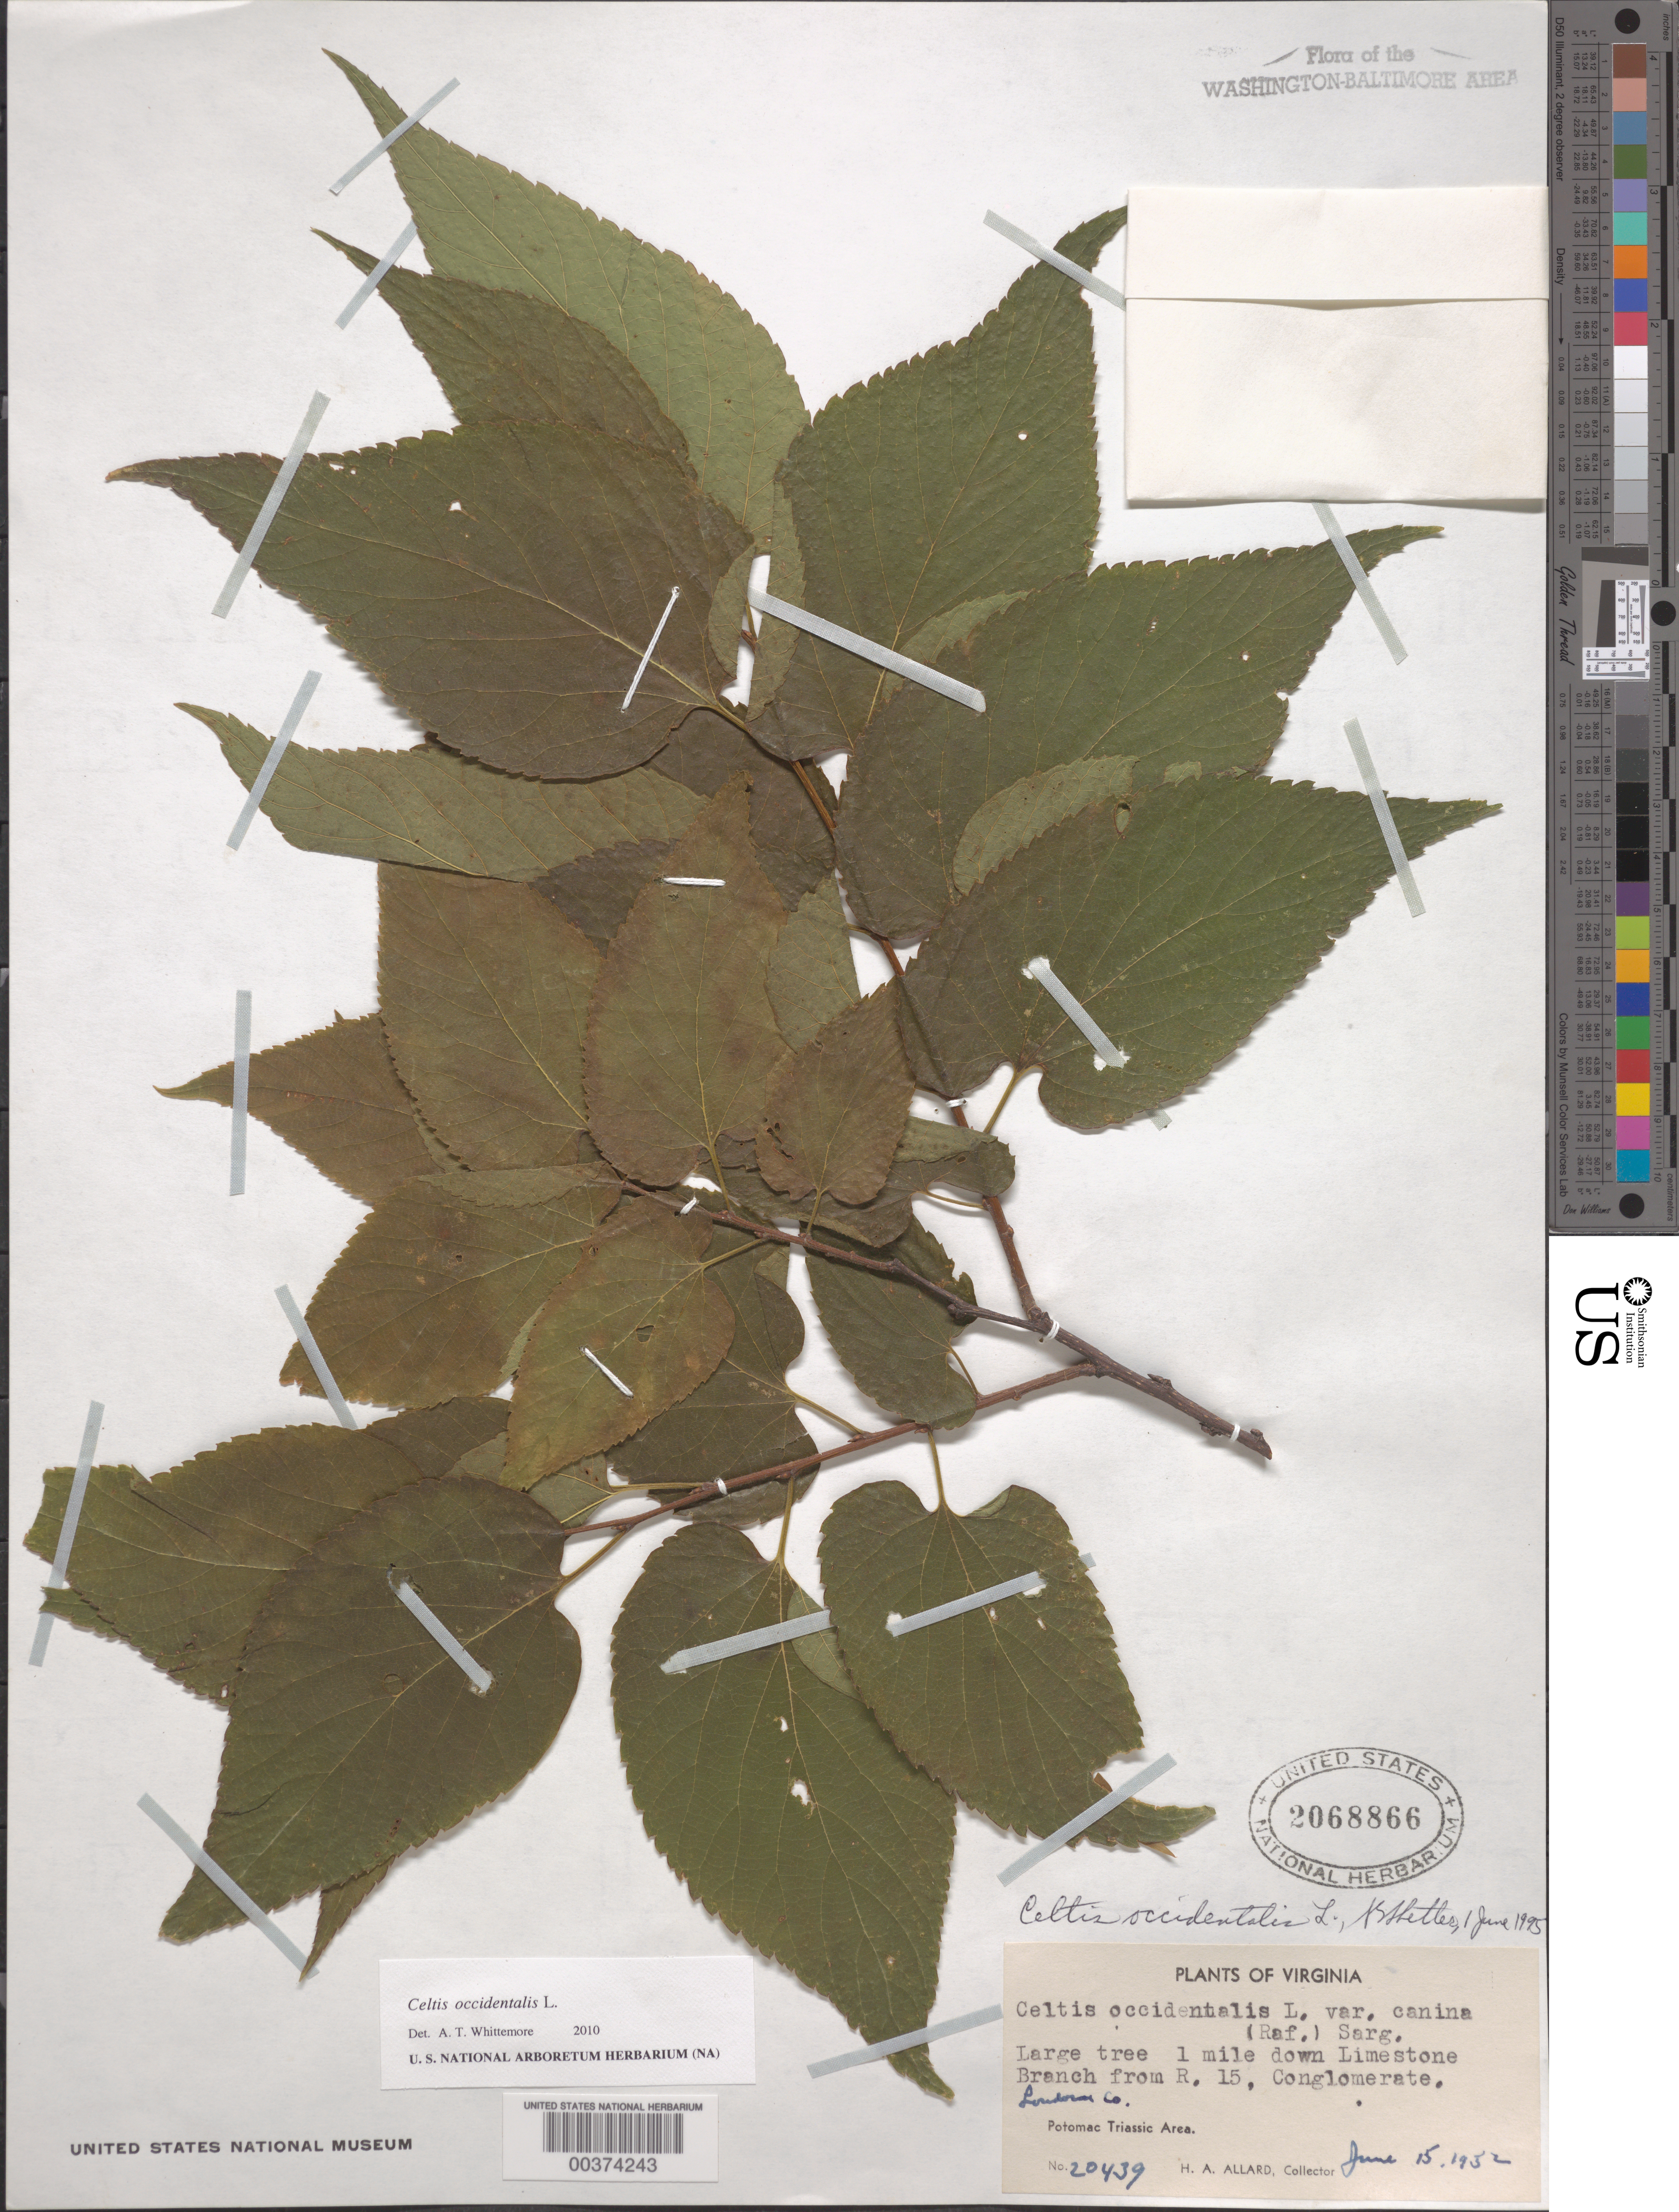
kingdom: Plantae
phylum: Tracheophyta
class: Magnoliopsida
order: Rosales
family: Cannabaceae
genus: Celtis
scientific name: Celtis occidentalis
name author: L.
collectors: H. A. Allard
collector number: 20439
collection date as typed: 15 Jun 1952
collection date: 1952-06-15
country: United States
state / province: Virginia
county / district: Loudoun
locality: Downstream from Route 15, Limestone Branch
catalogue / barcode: US 2068866